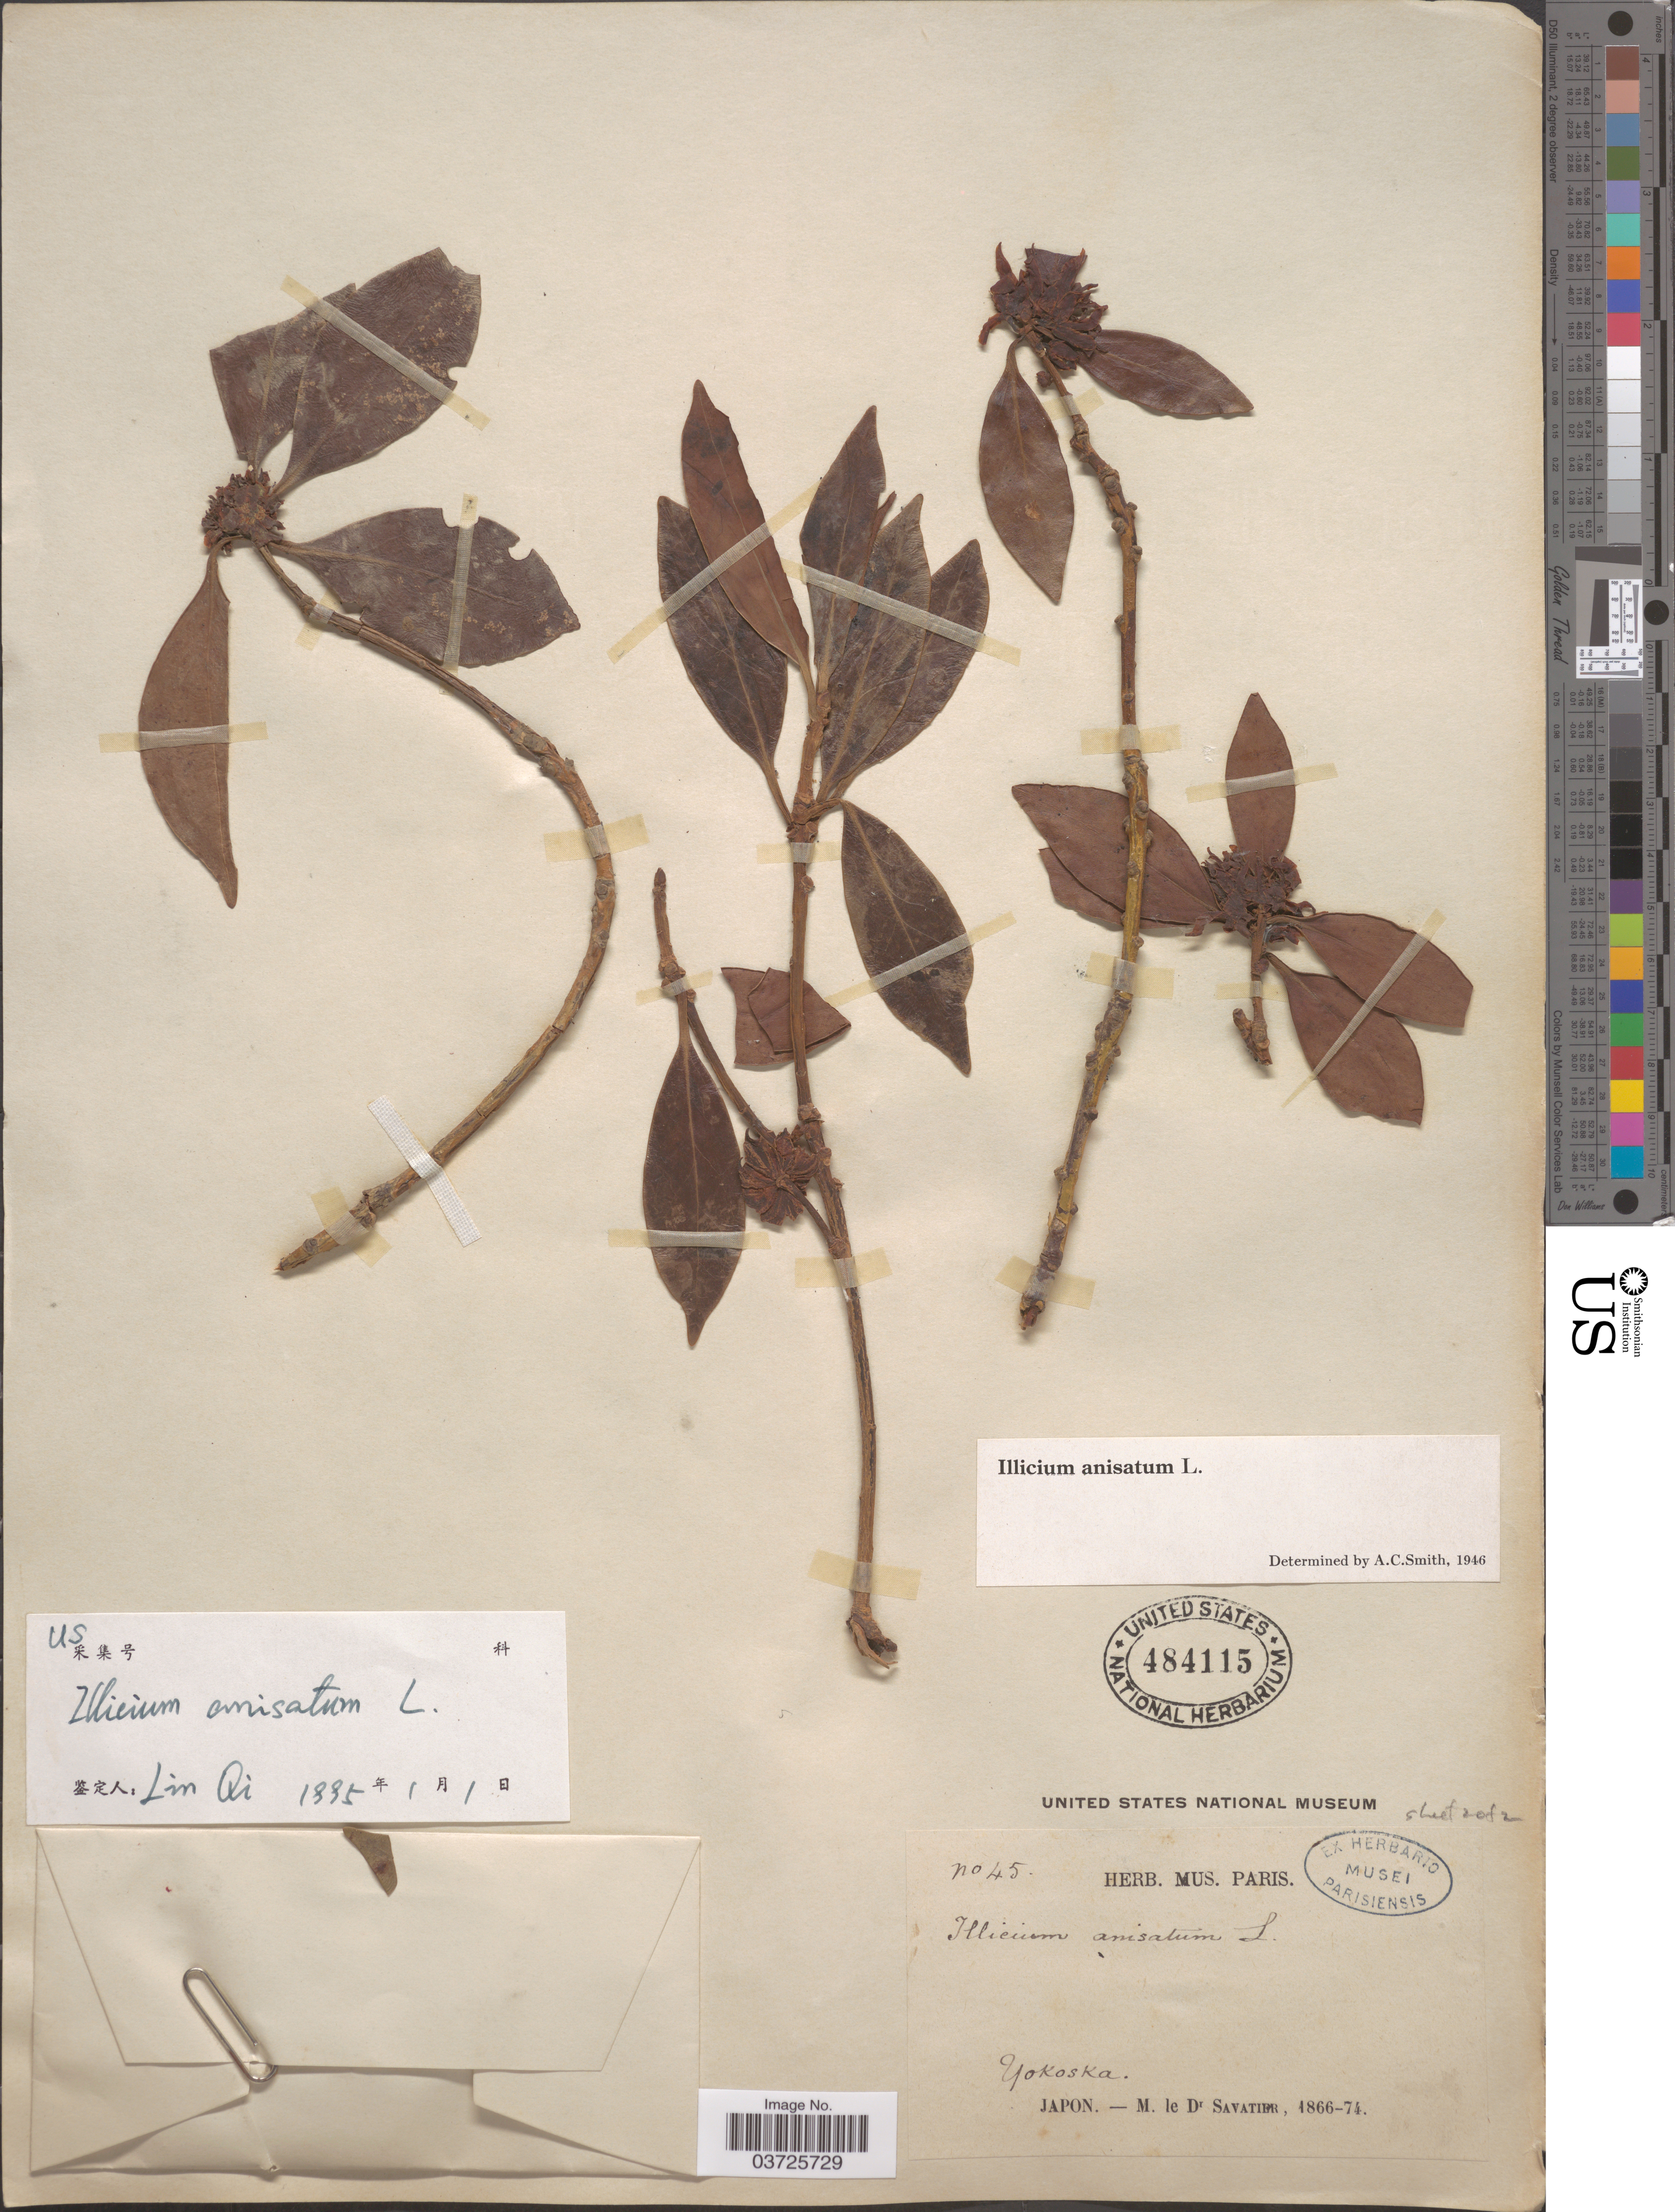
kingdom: Plantae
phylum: Tracheophyta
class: Magnoliopsida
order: Austrobaileyales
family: Schisandraceae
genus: Illicium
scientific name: Illicium anisatum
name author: L.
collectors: M. Savatier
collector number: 45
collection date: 1866/1874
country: Japan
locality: Yokoska.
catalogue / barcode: US 484115